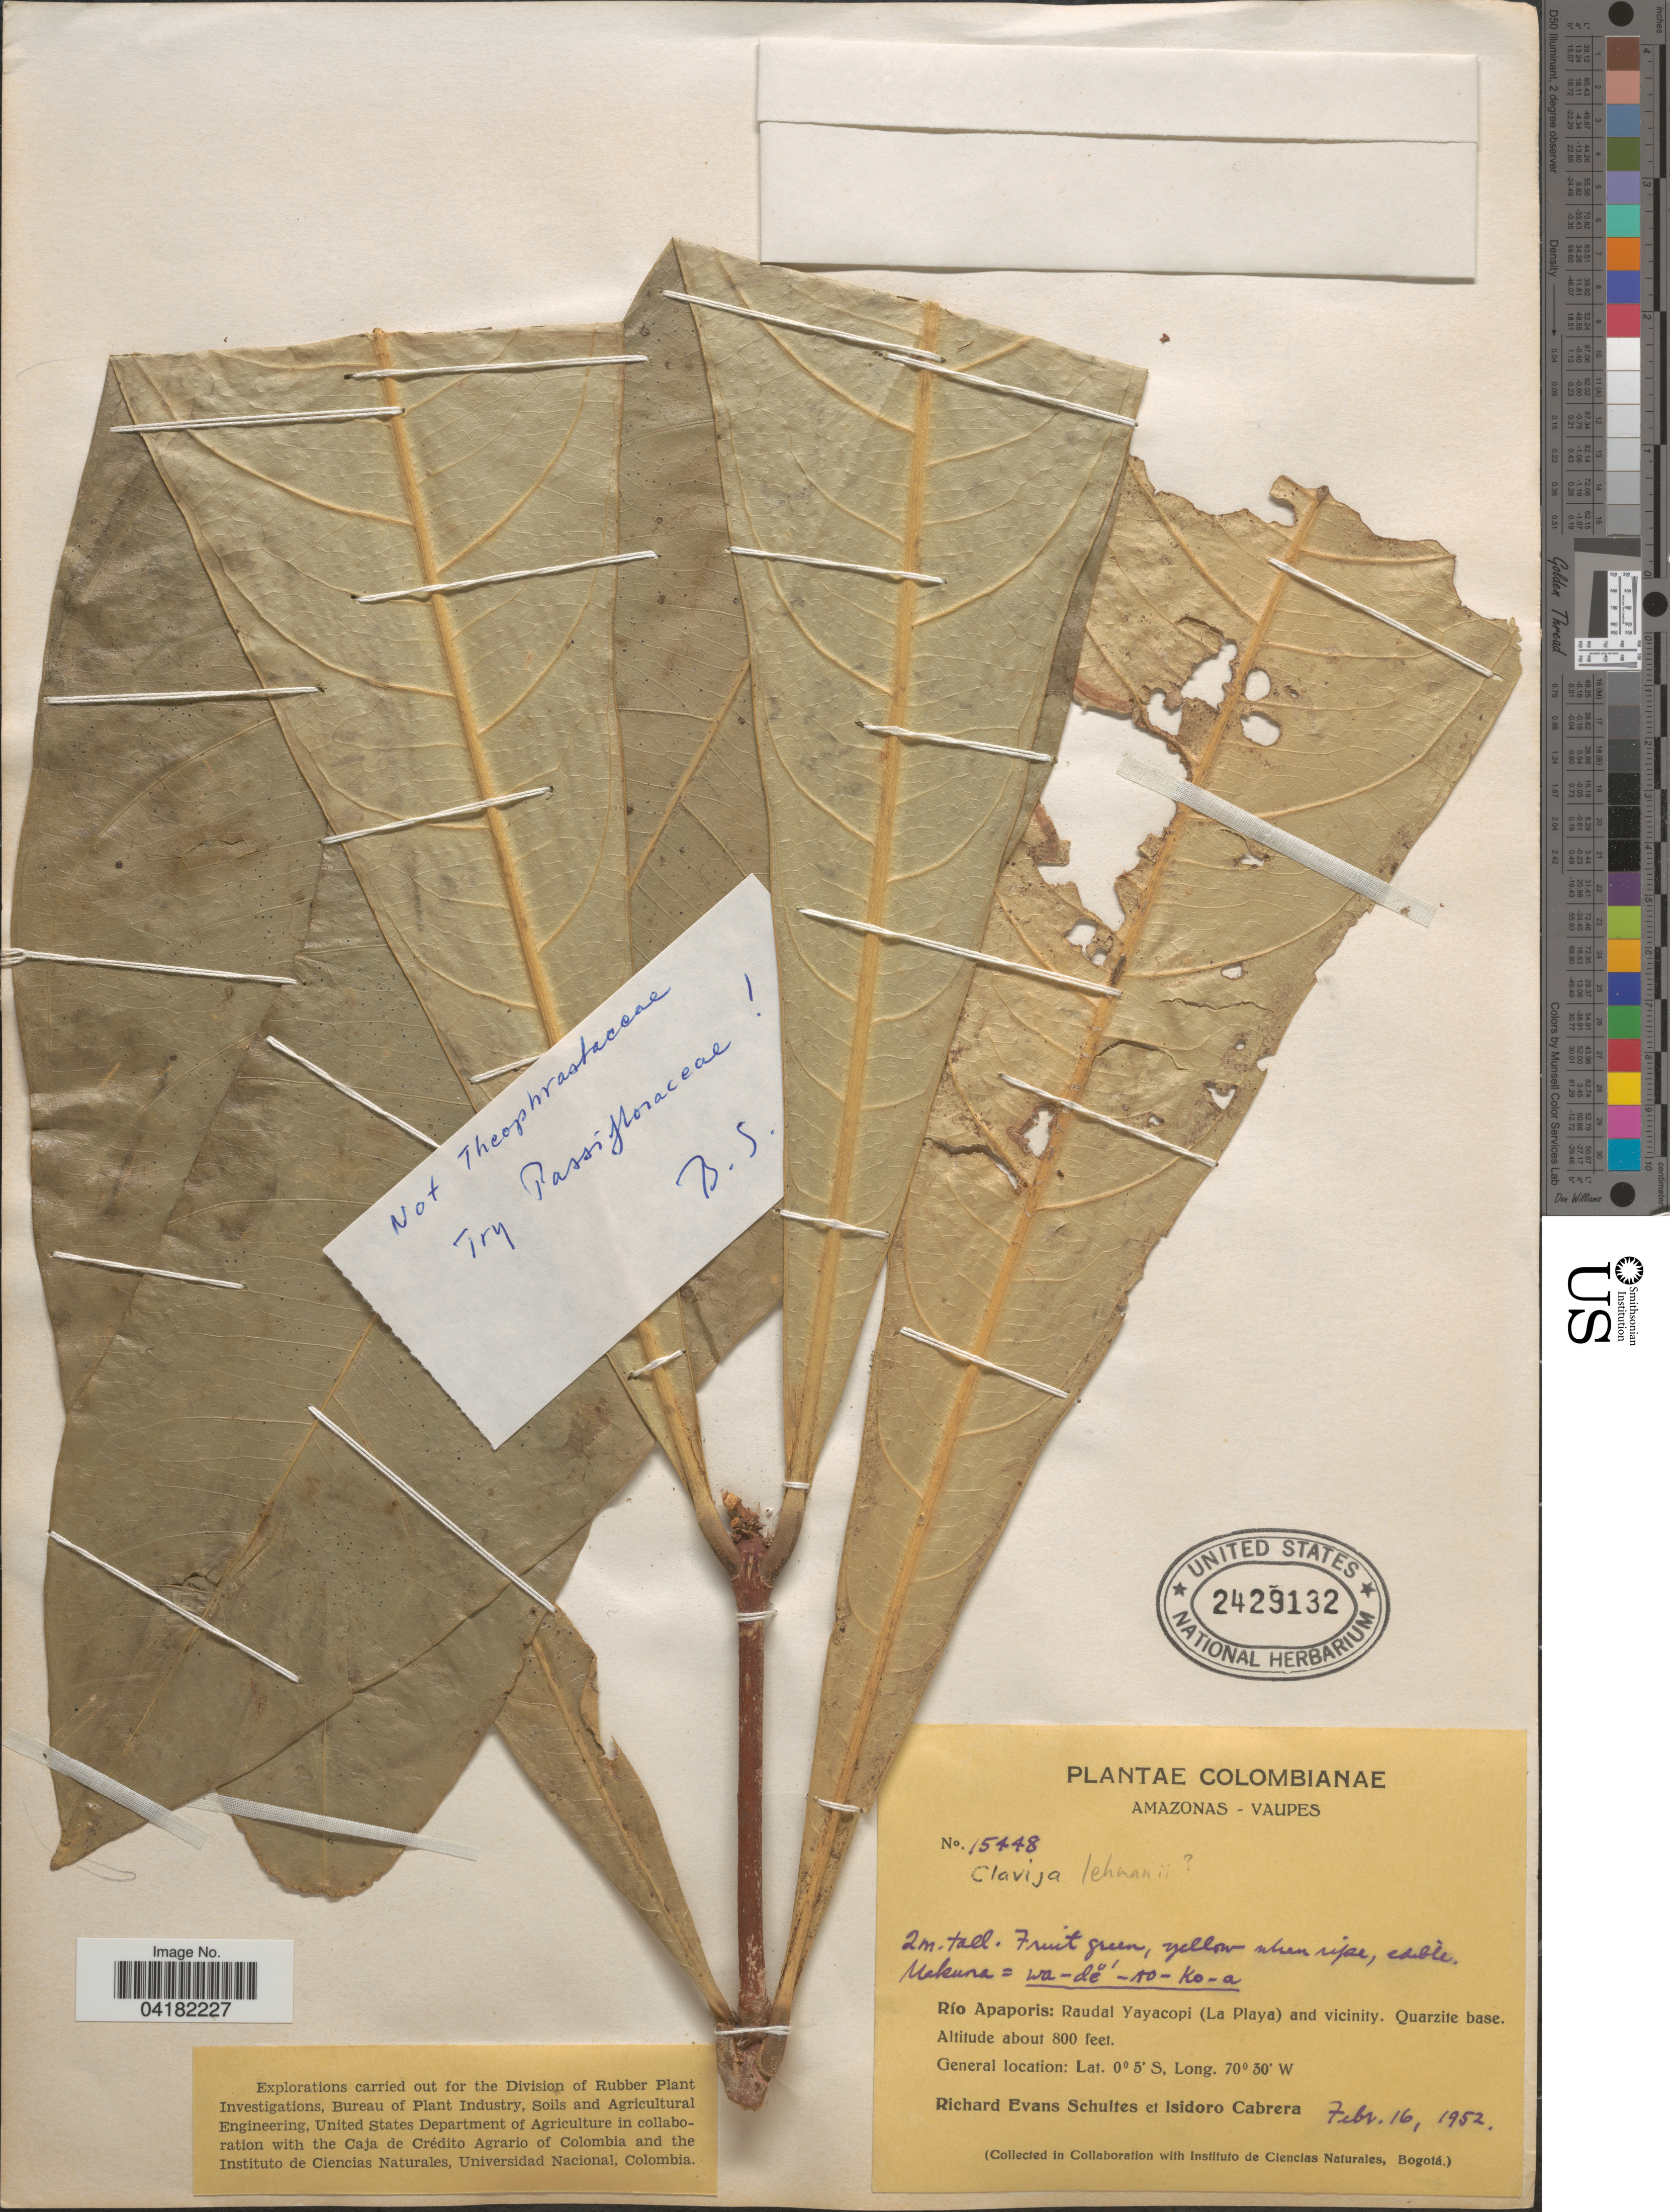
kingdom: Plantae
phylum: Tracheophyta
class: Magnoliopsida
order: Malpighiales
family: Passifloraceae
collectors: R. E. Schultes & I. Cabrera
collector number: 15448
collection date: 1952-02-16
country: Colombia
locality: Amazonas-Vaupes. Río Apaporis: Raudal Yayacopi (La Playa) and vicinity.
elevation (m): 244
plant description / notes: Clavija lemanii?; Not Theophrastaceae. Try Passifloaceae! B.S.; Macuna = wa-de-to-ko-a [sic].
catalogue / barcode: US 2429132